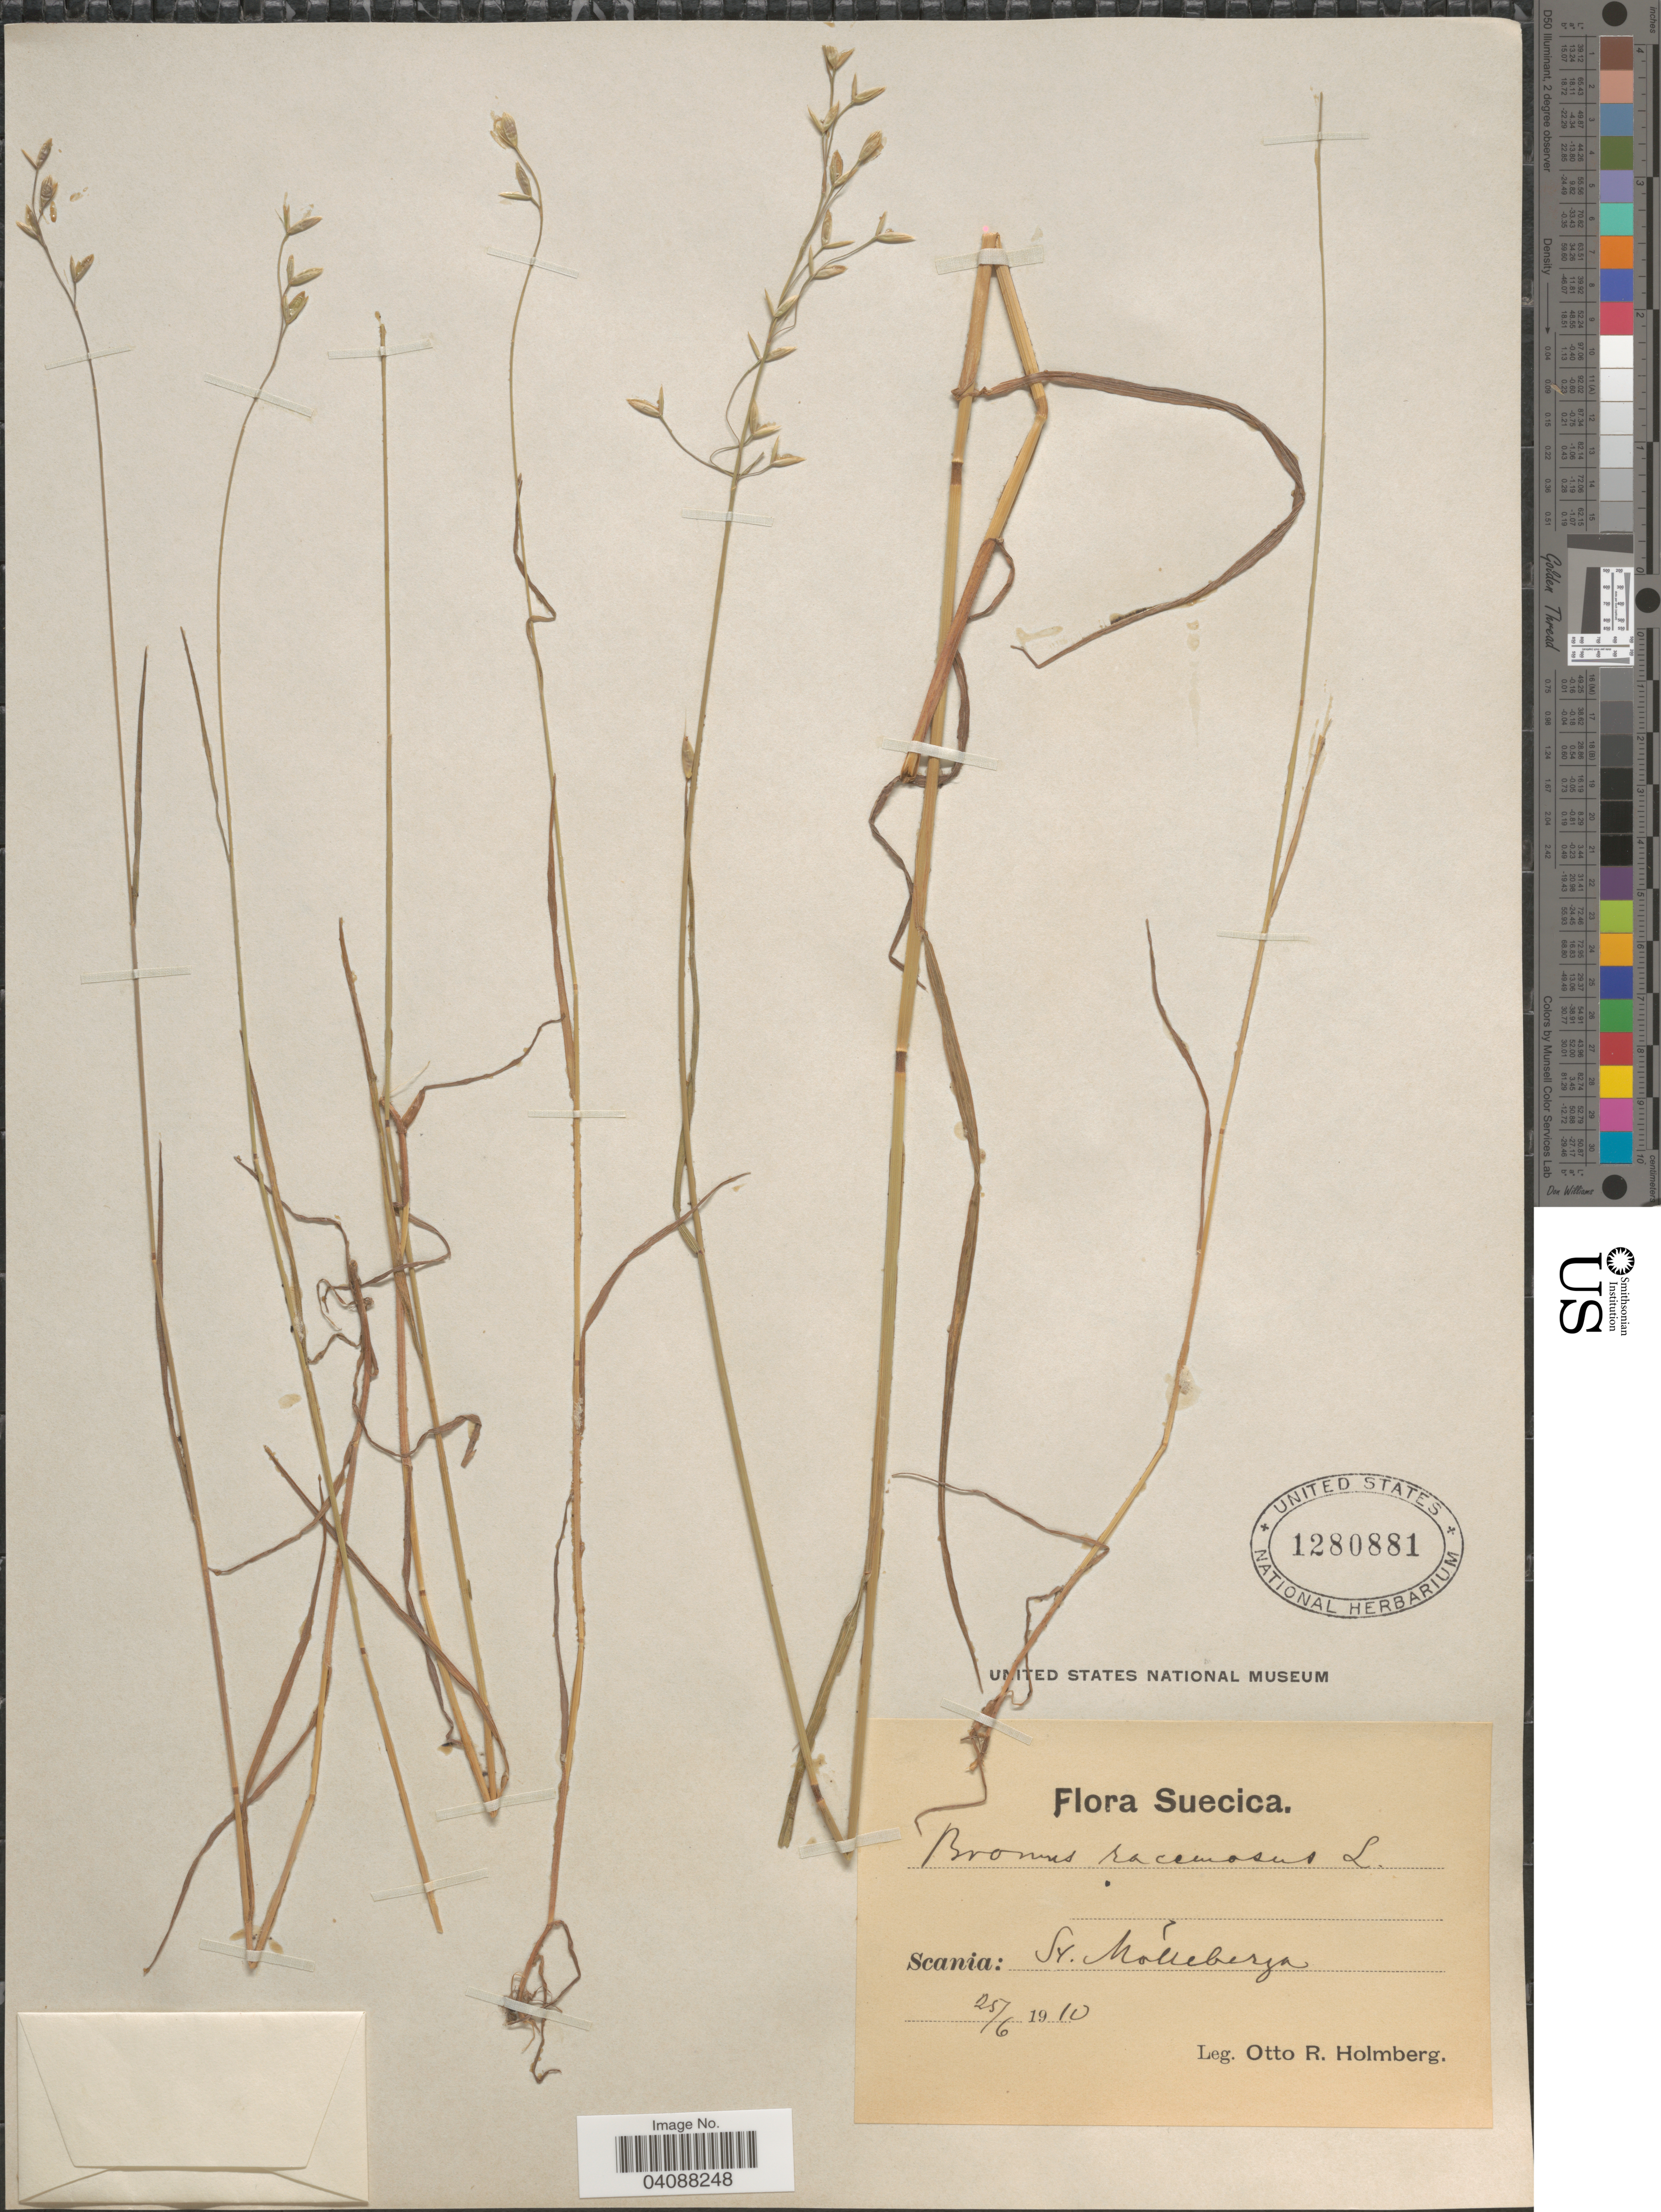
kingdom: Plantae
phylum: Tracheophyta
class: Liliopsida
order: Poales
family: Poaceae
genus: Bromus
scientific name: Bromus racemosus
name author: L.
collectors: O. Holmberg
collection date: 1910-06-25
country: Sweden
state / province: Skåne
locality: Suecica. Scania: Sk. Mölleberga.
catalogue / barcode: US 1280881